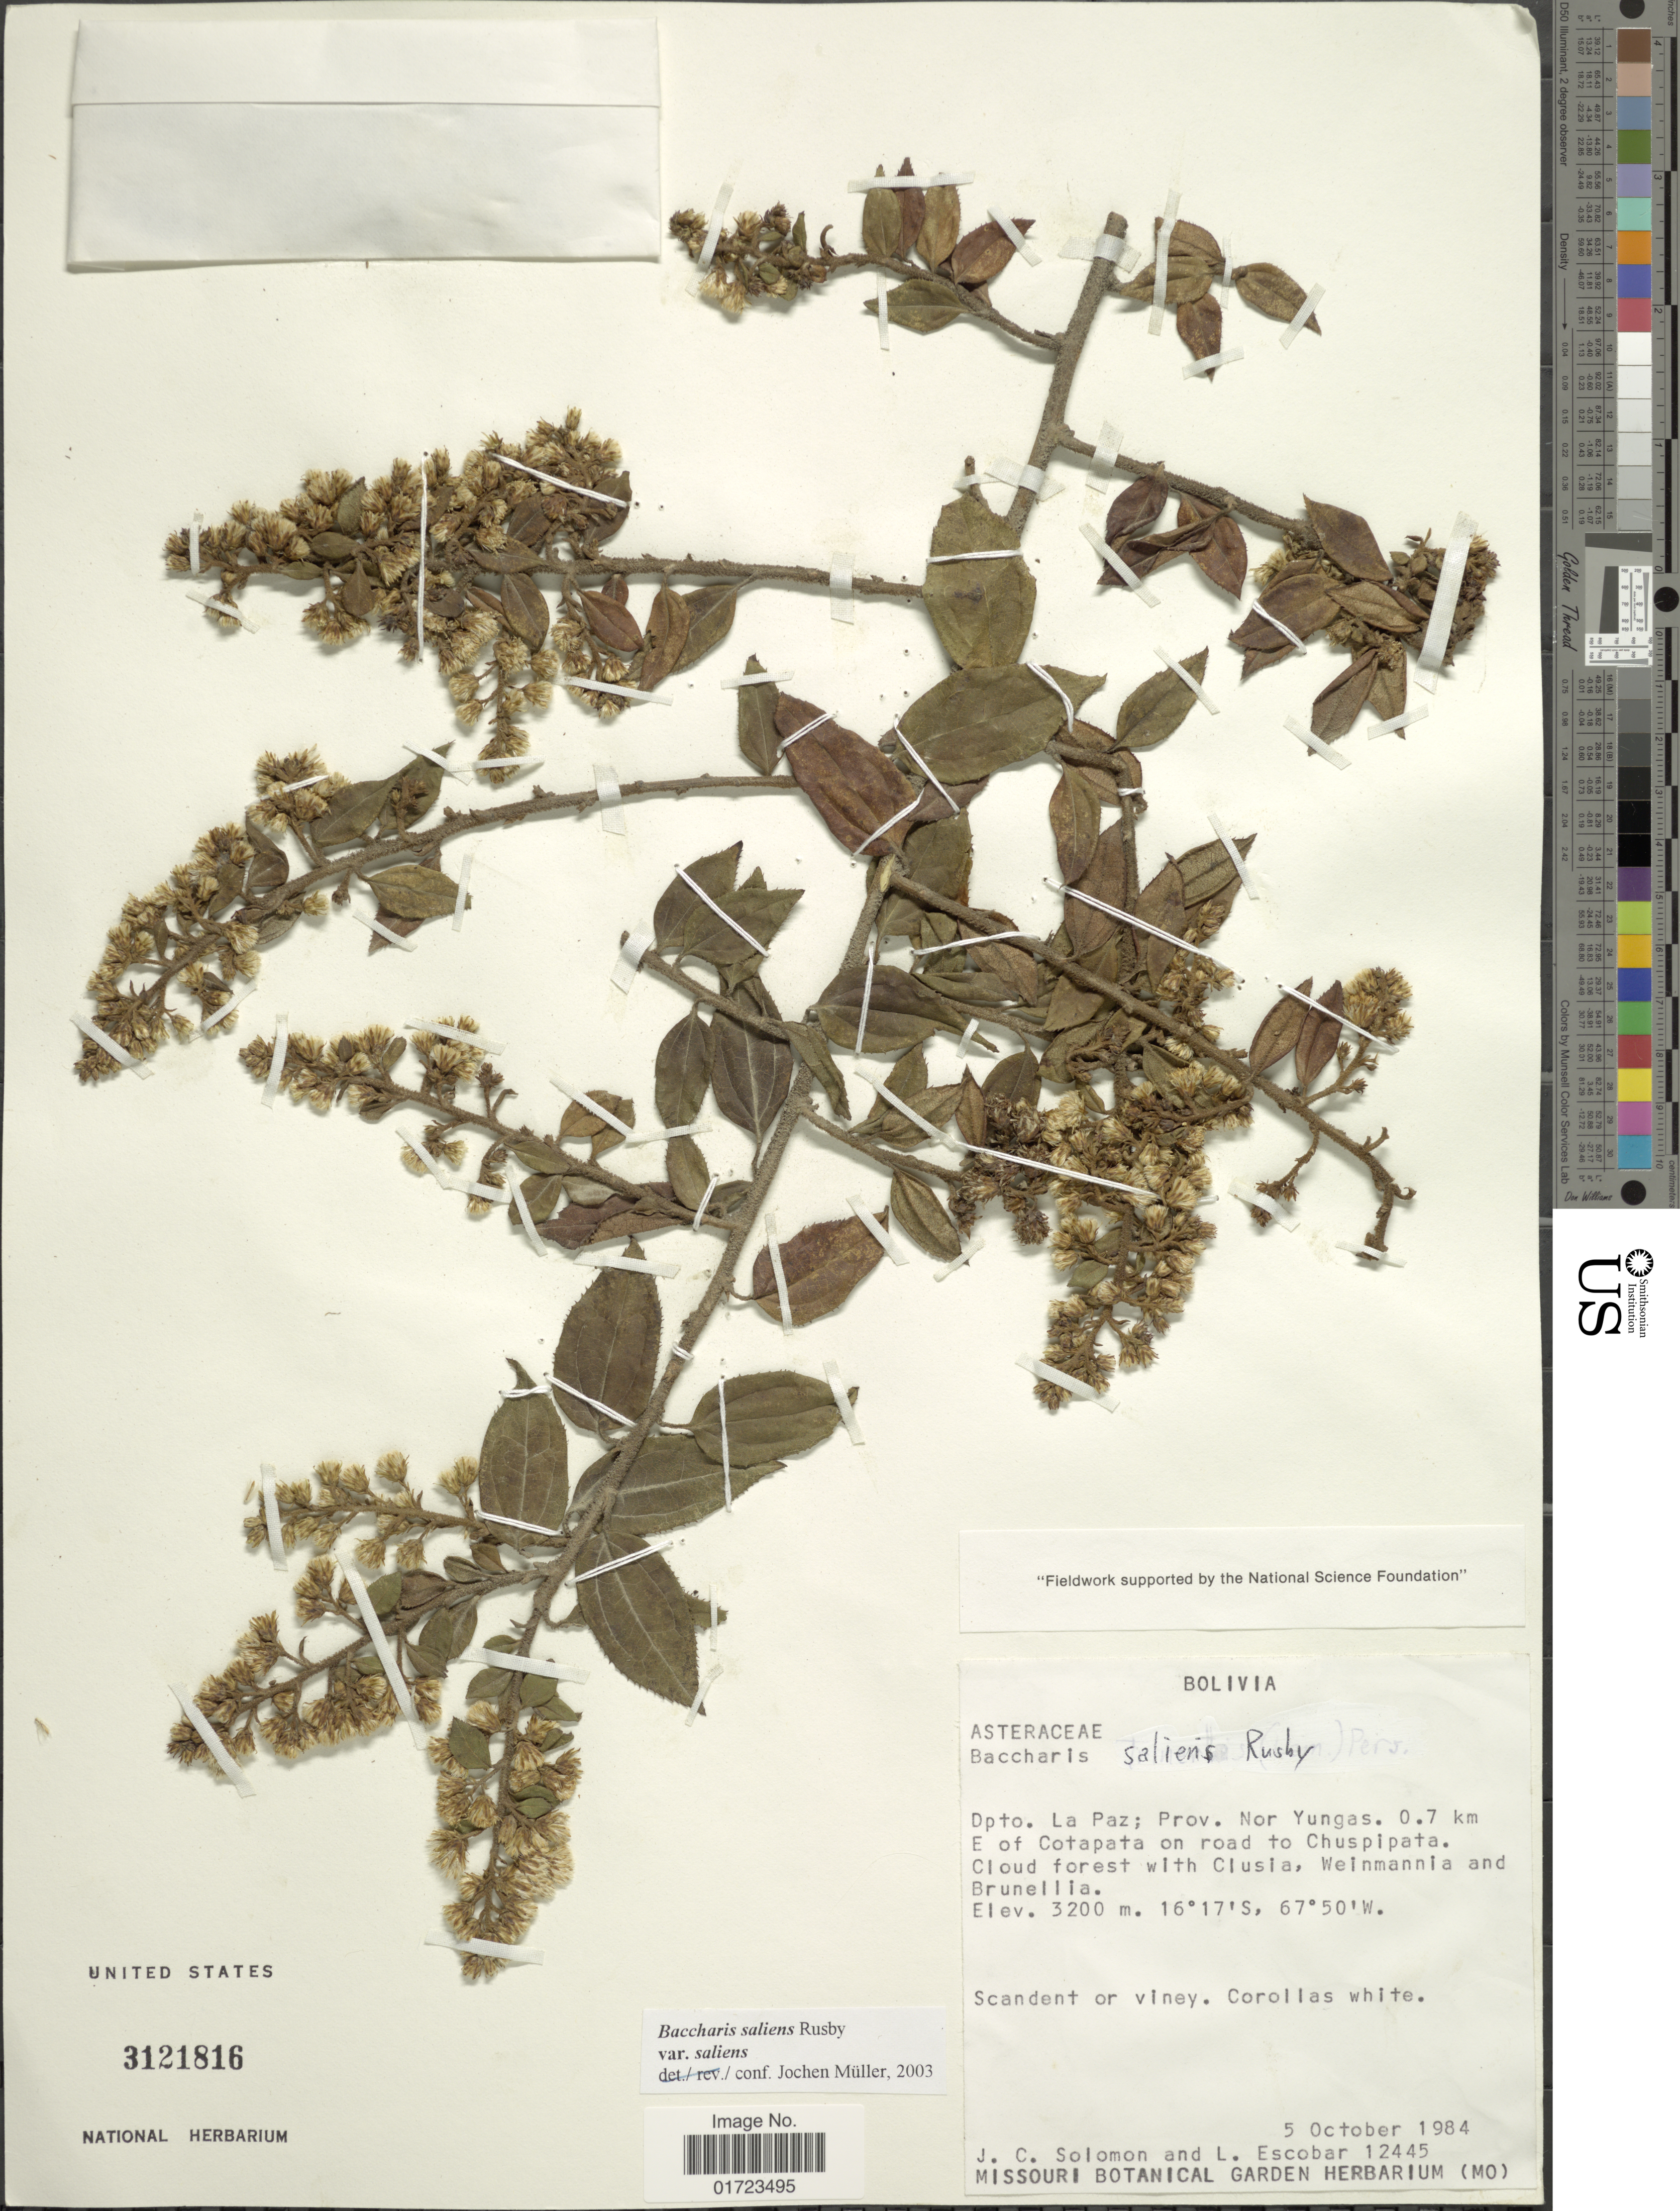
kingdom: Plantae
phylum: Tracheophyta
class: Magnoliopsida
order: Asterales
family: Asteraceae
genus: Baccharis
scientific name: Baccharis saliens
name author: Rusby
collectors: J. C. Solomon & L. Escobar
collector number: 12445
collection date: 1984-10-05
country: Bolivia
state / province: La Paz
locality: Dpto. La Paz. Prov. Nor Yungas, 0.7 km E. of Cotapata on road to Chuspipata.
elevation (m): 3200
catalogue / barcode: US 3121816